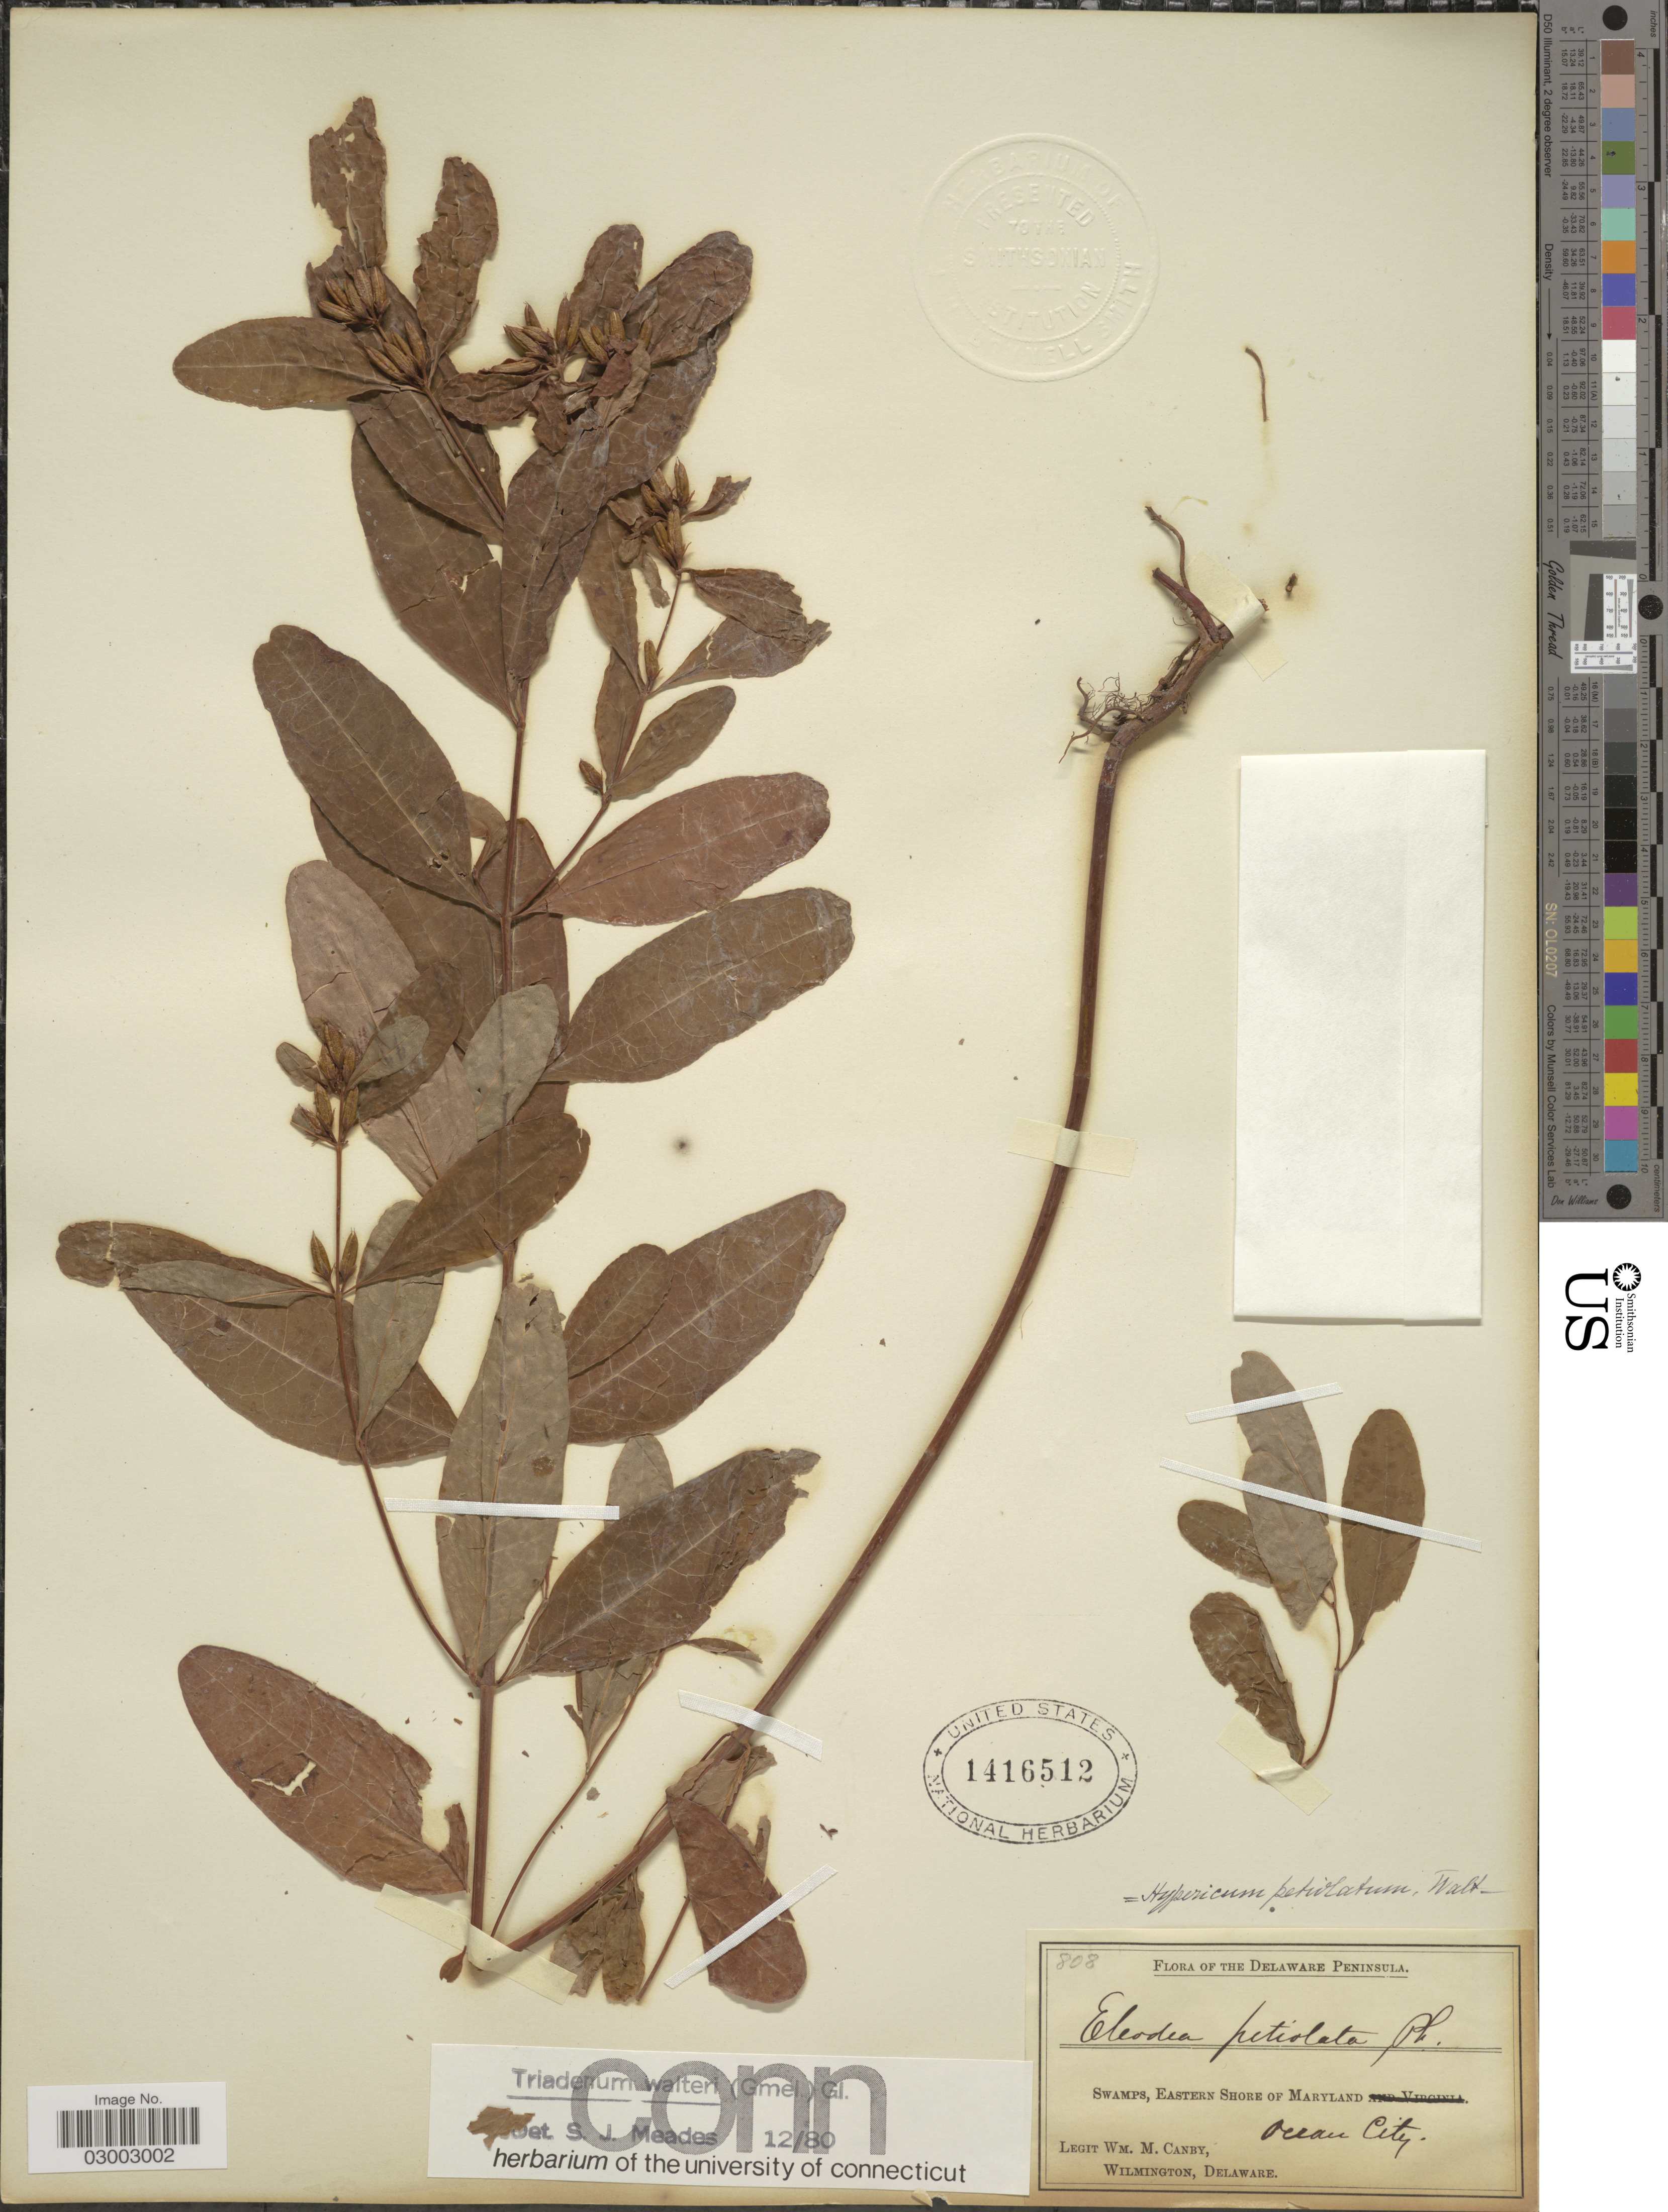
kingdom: Plantae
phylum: Tracheophyta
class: Magnoliopsida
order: Malpighiales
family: Hypericaceae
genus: Hypericum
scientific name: Hypericum walteri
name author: J.F. Gmel.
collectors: W. M. Canby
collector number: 808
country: United States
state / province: Maryland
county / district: Worcester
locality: The Delaware Peninsula. Swamps, Eastern Shore of Maryland. Ocean City.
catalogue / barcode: US 1416512